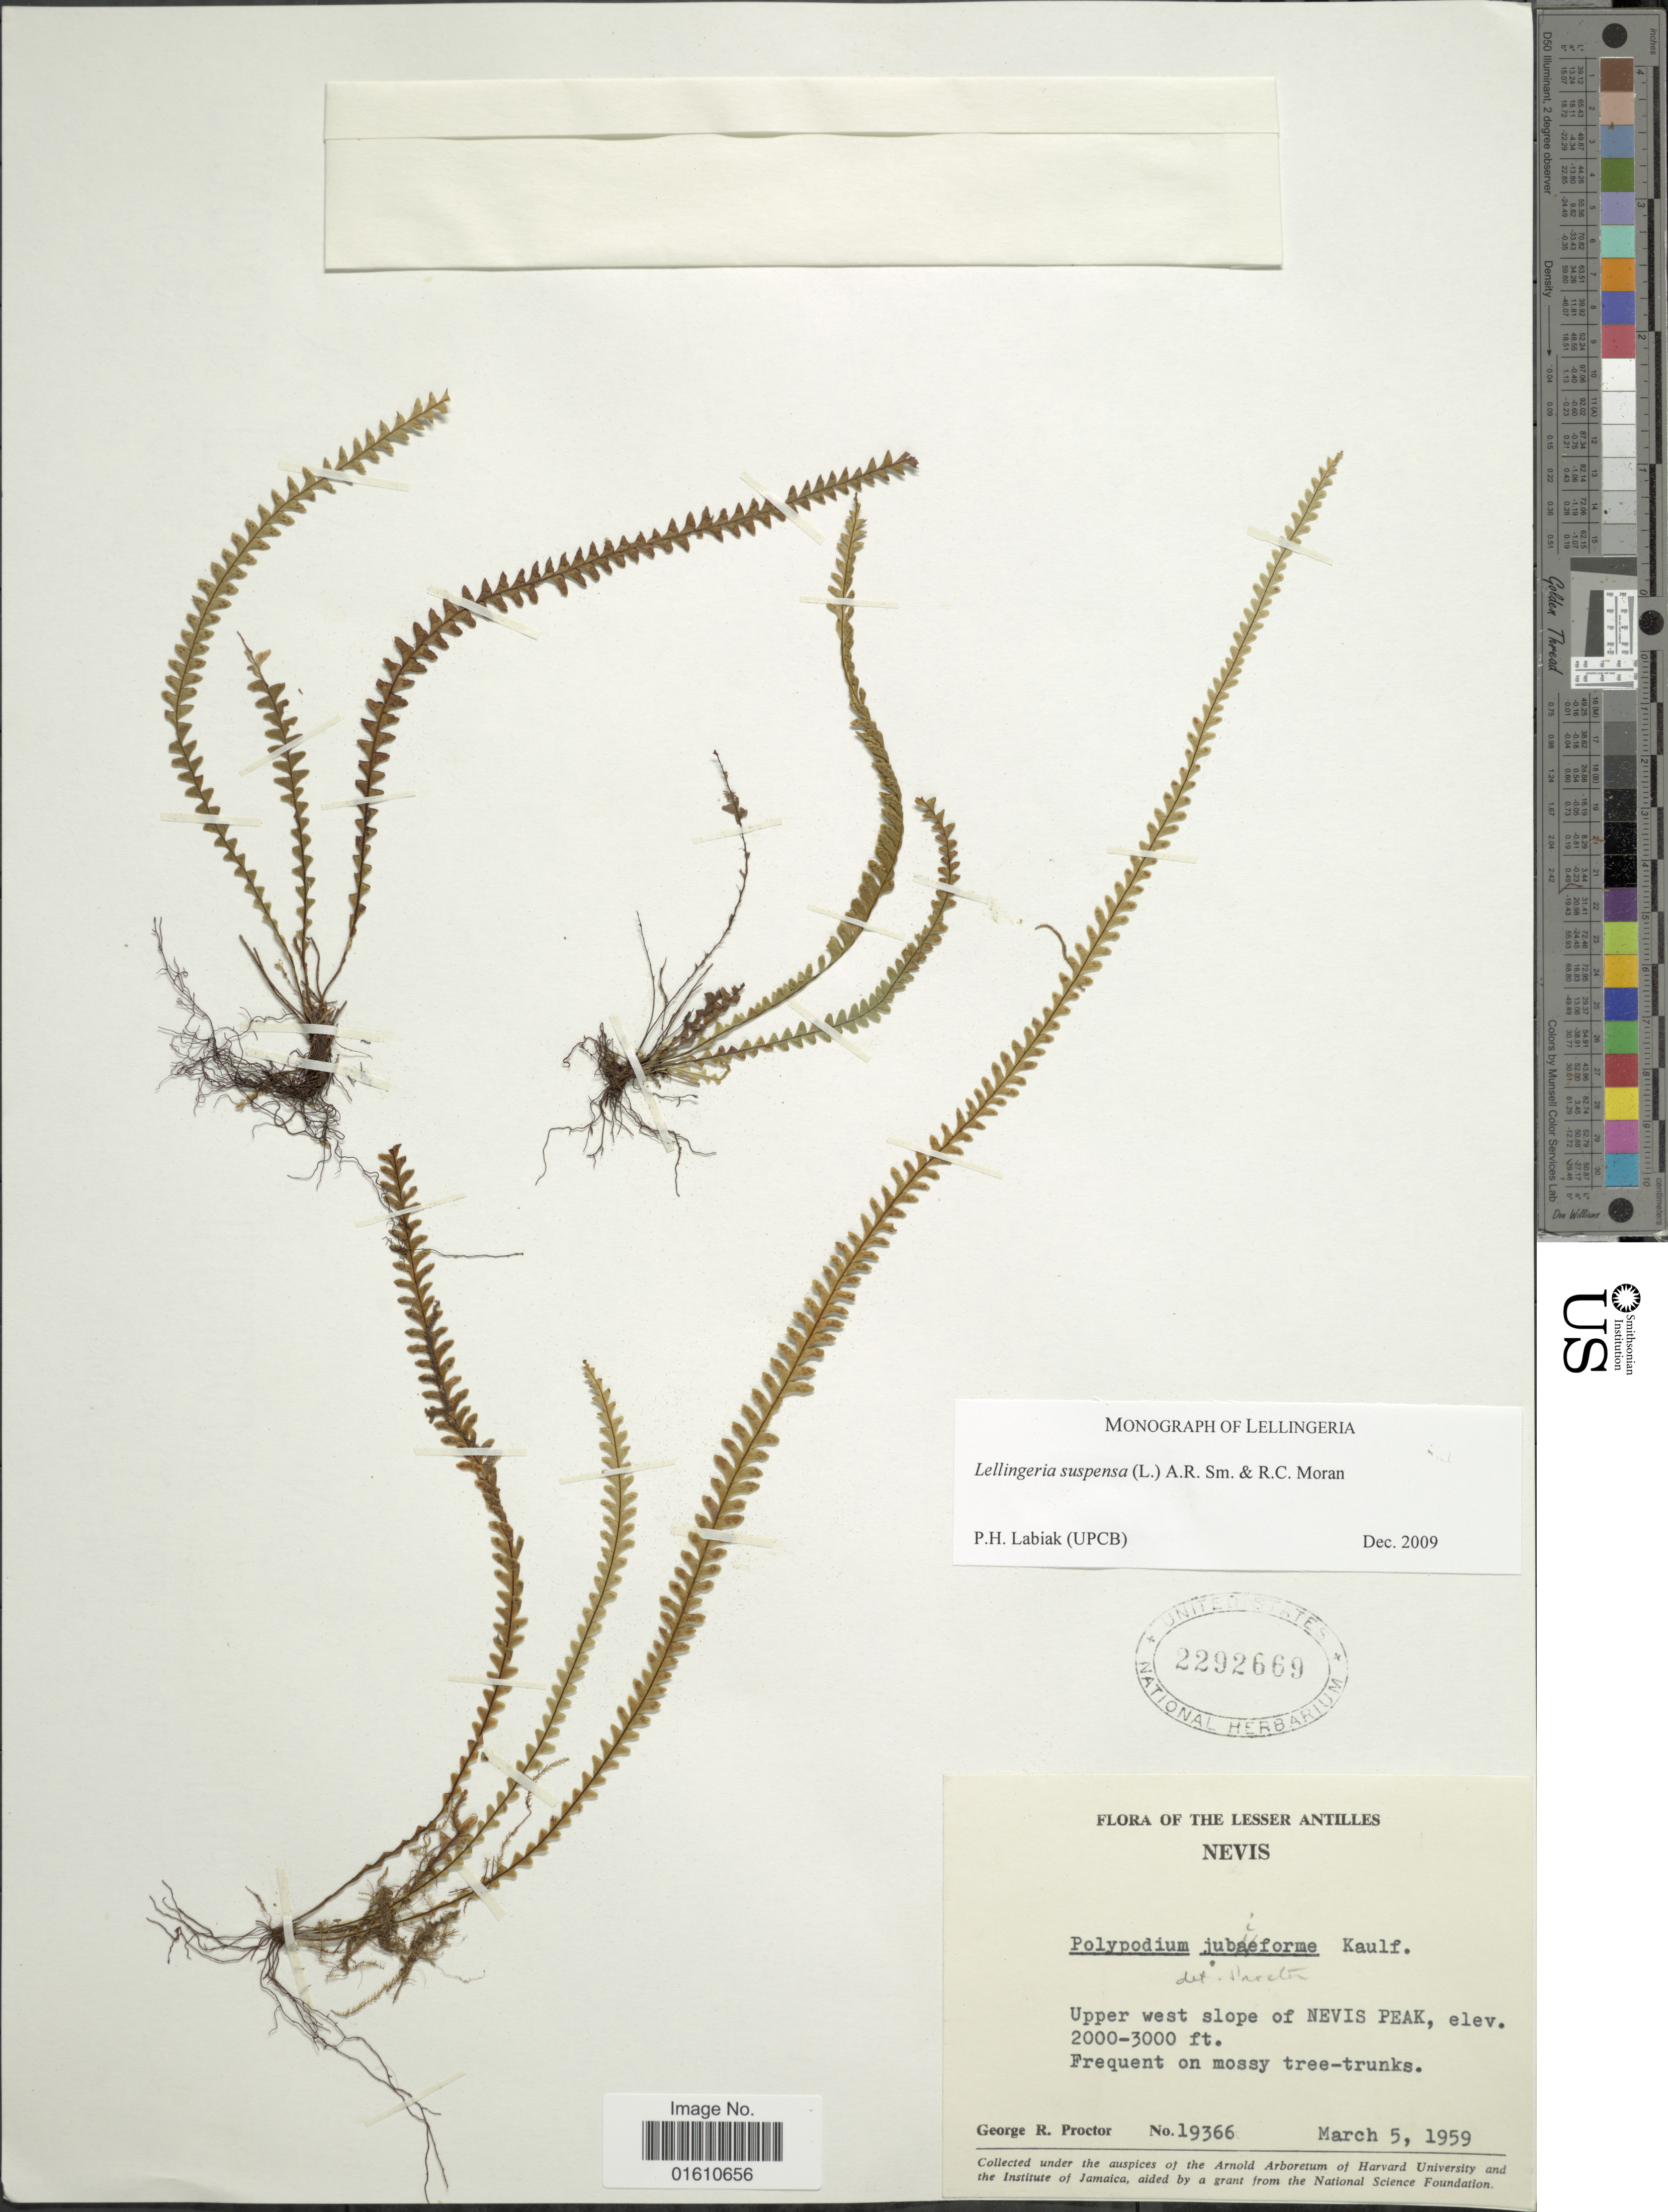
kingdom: Plantae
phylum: Tracheophyta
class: Polypodiopsida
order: Polypodiales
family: Polypodiaceae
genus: Lellingeria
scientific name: Lellingeria suspensa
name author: (L.) A.R. Sm. & R.C. Moran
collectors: G. R. Proctor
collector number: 19366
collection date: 1959-03-05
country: St. Christopher-Nevis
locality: Nevis, Upper west slope of Nevis Peak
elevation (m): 610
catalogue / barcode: US 2292669